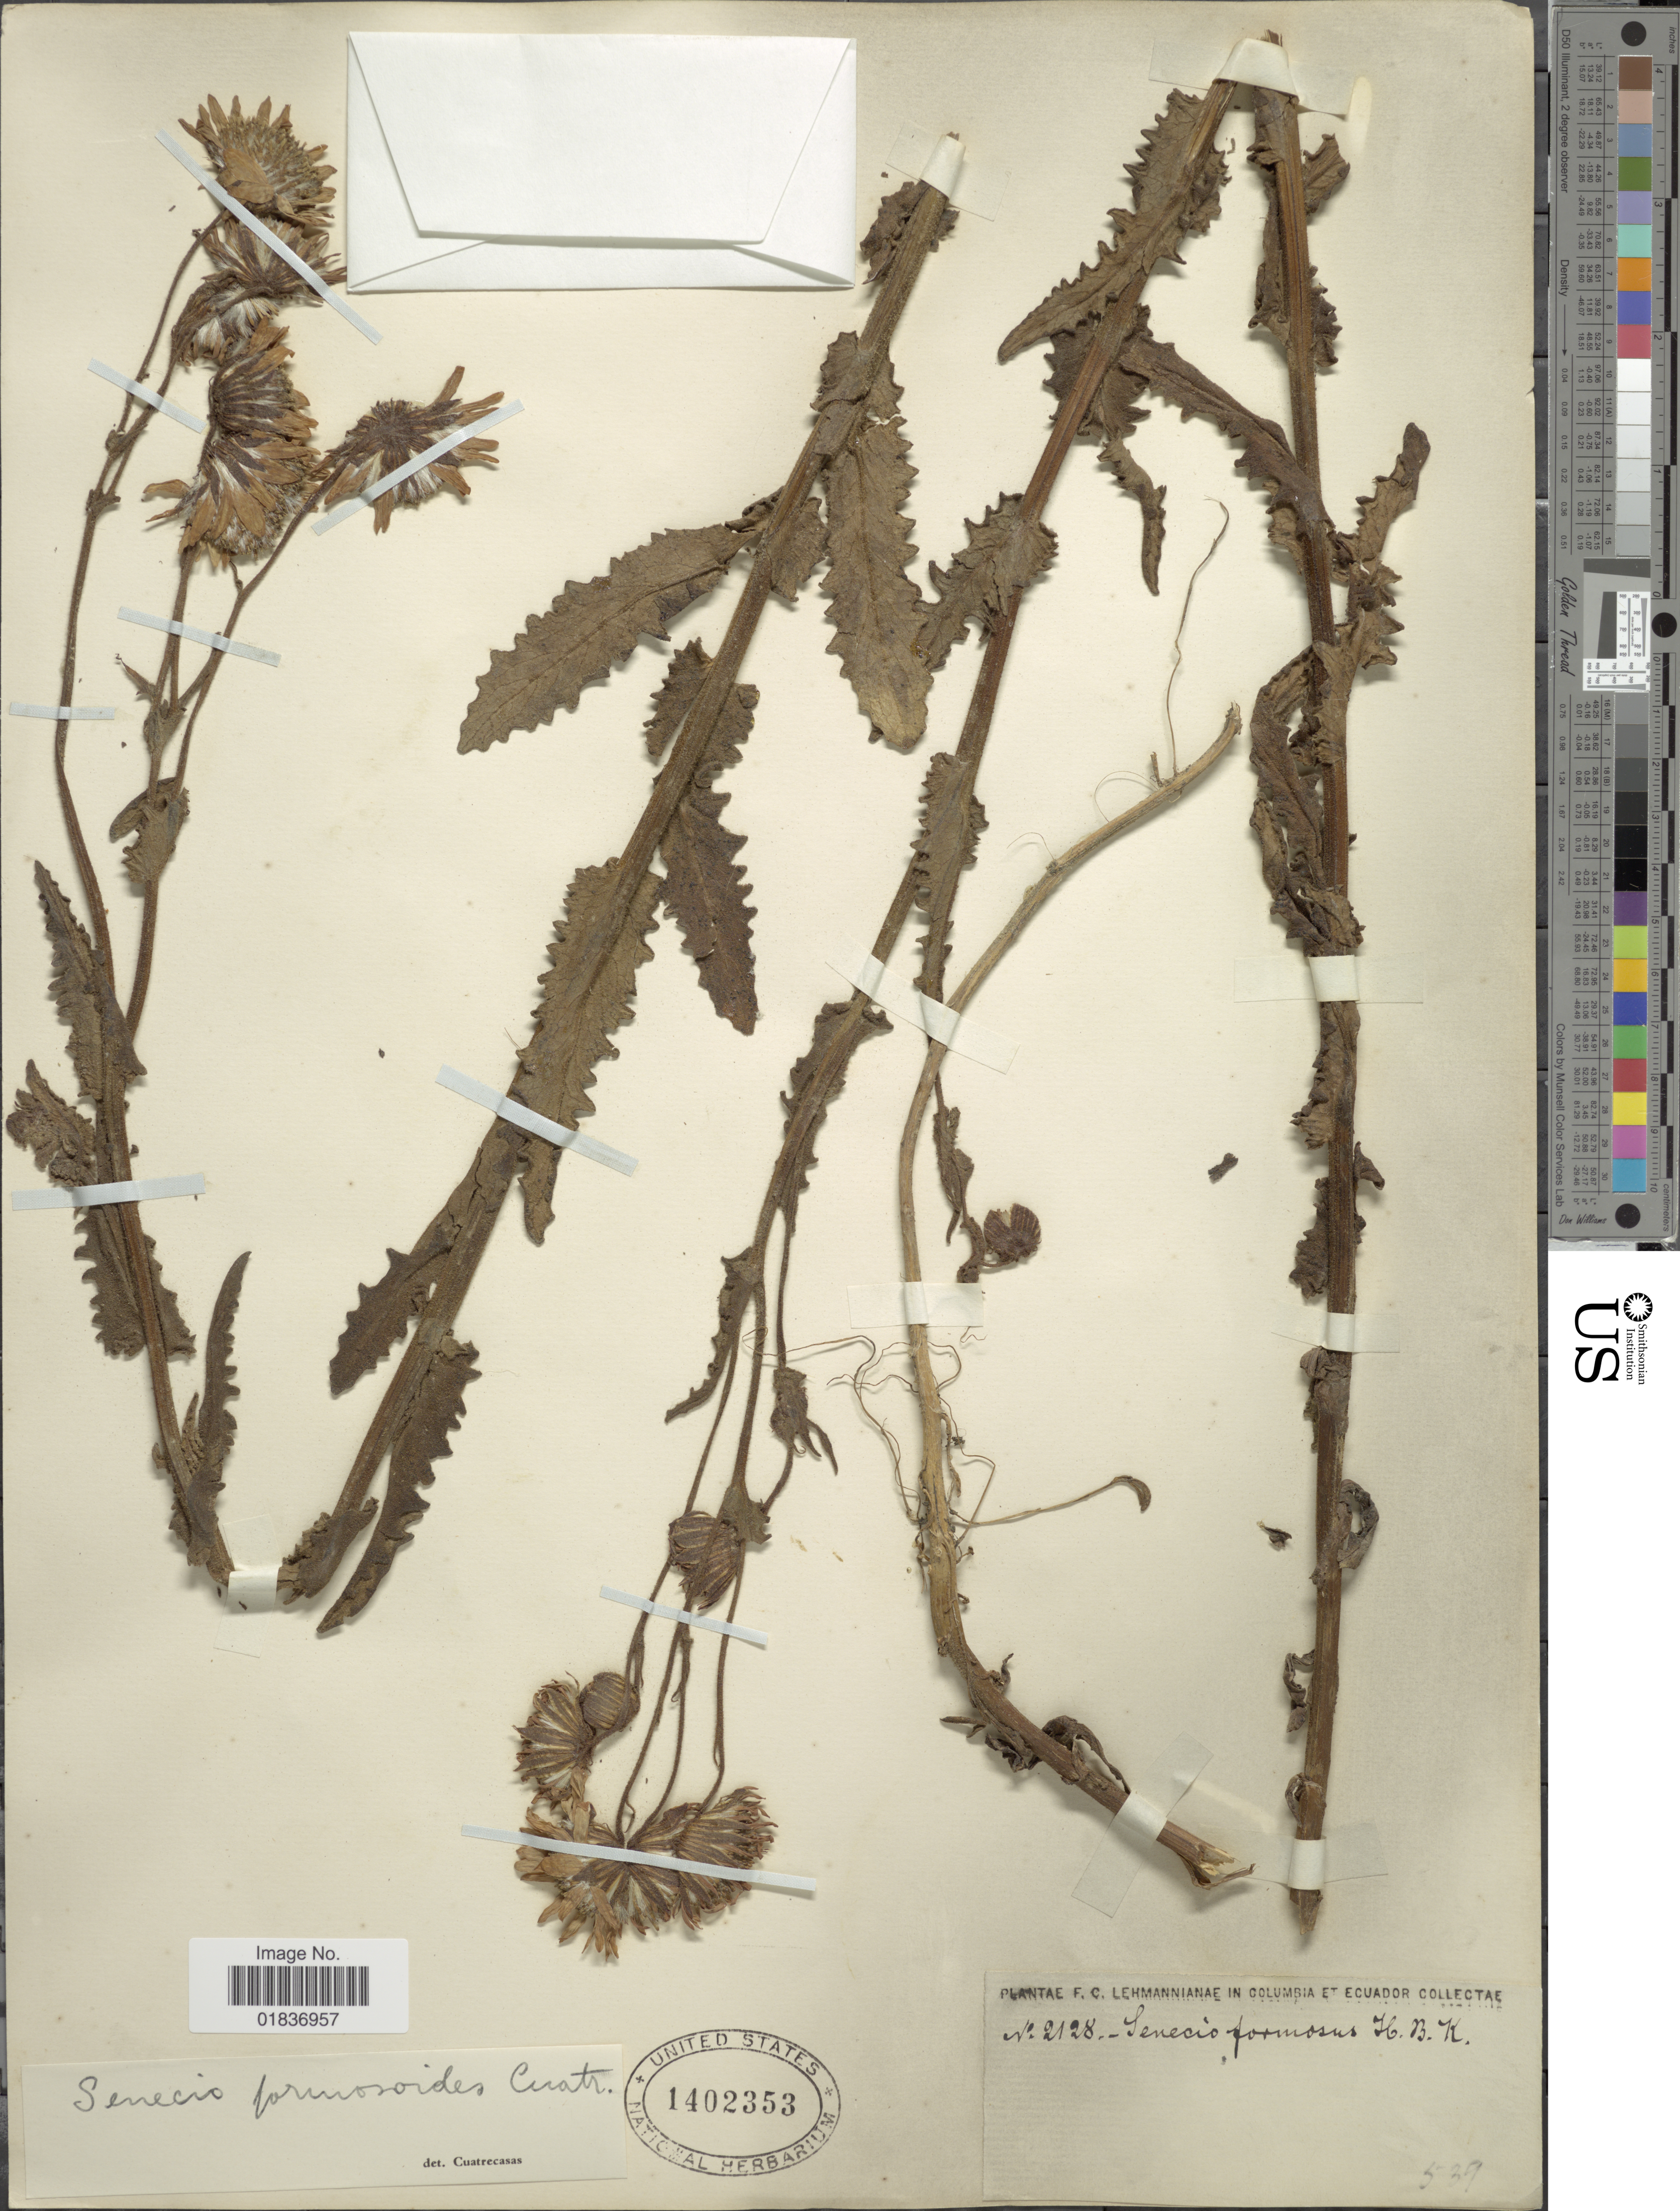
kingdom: Plantae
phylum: Tracheophyta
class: Magnoliopsida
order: Asterales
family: Asteraceae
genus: Senecio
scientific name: Senecio formosoides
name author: Cuatrec.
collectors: F. C. Lehmann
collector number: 2128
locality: Colombia et Ecuador.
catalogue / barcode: US 1402353